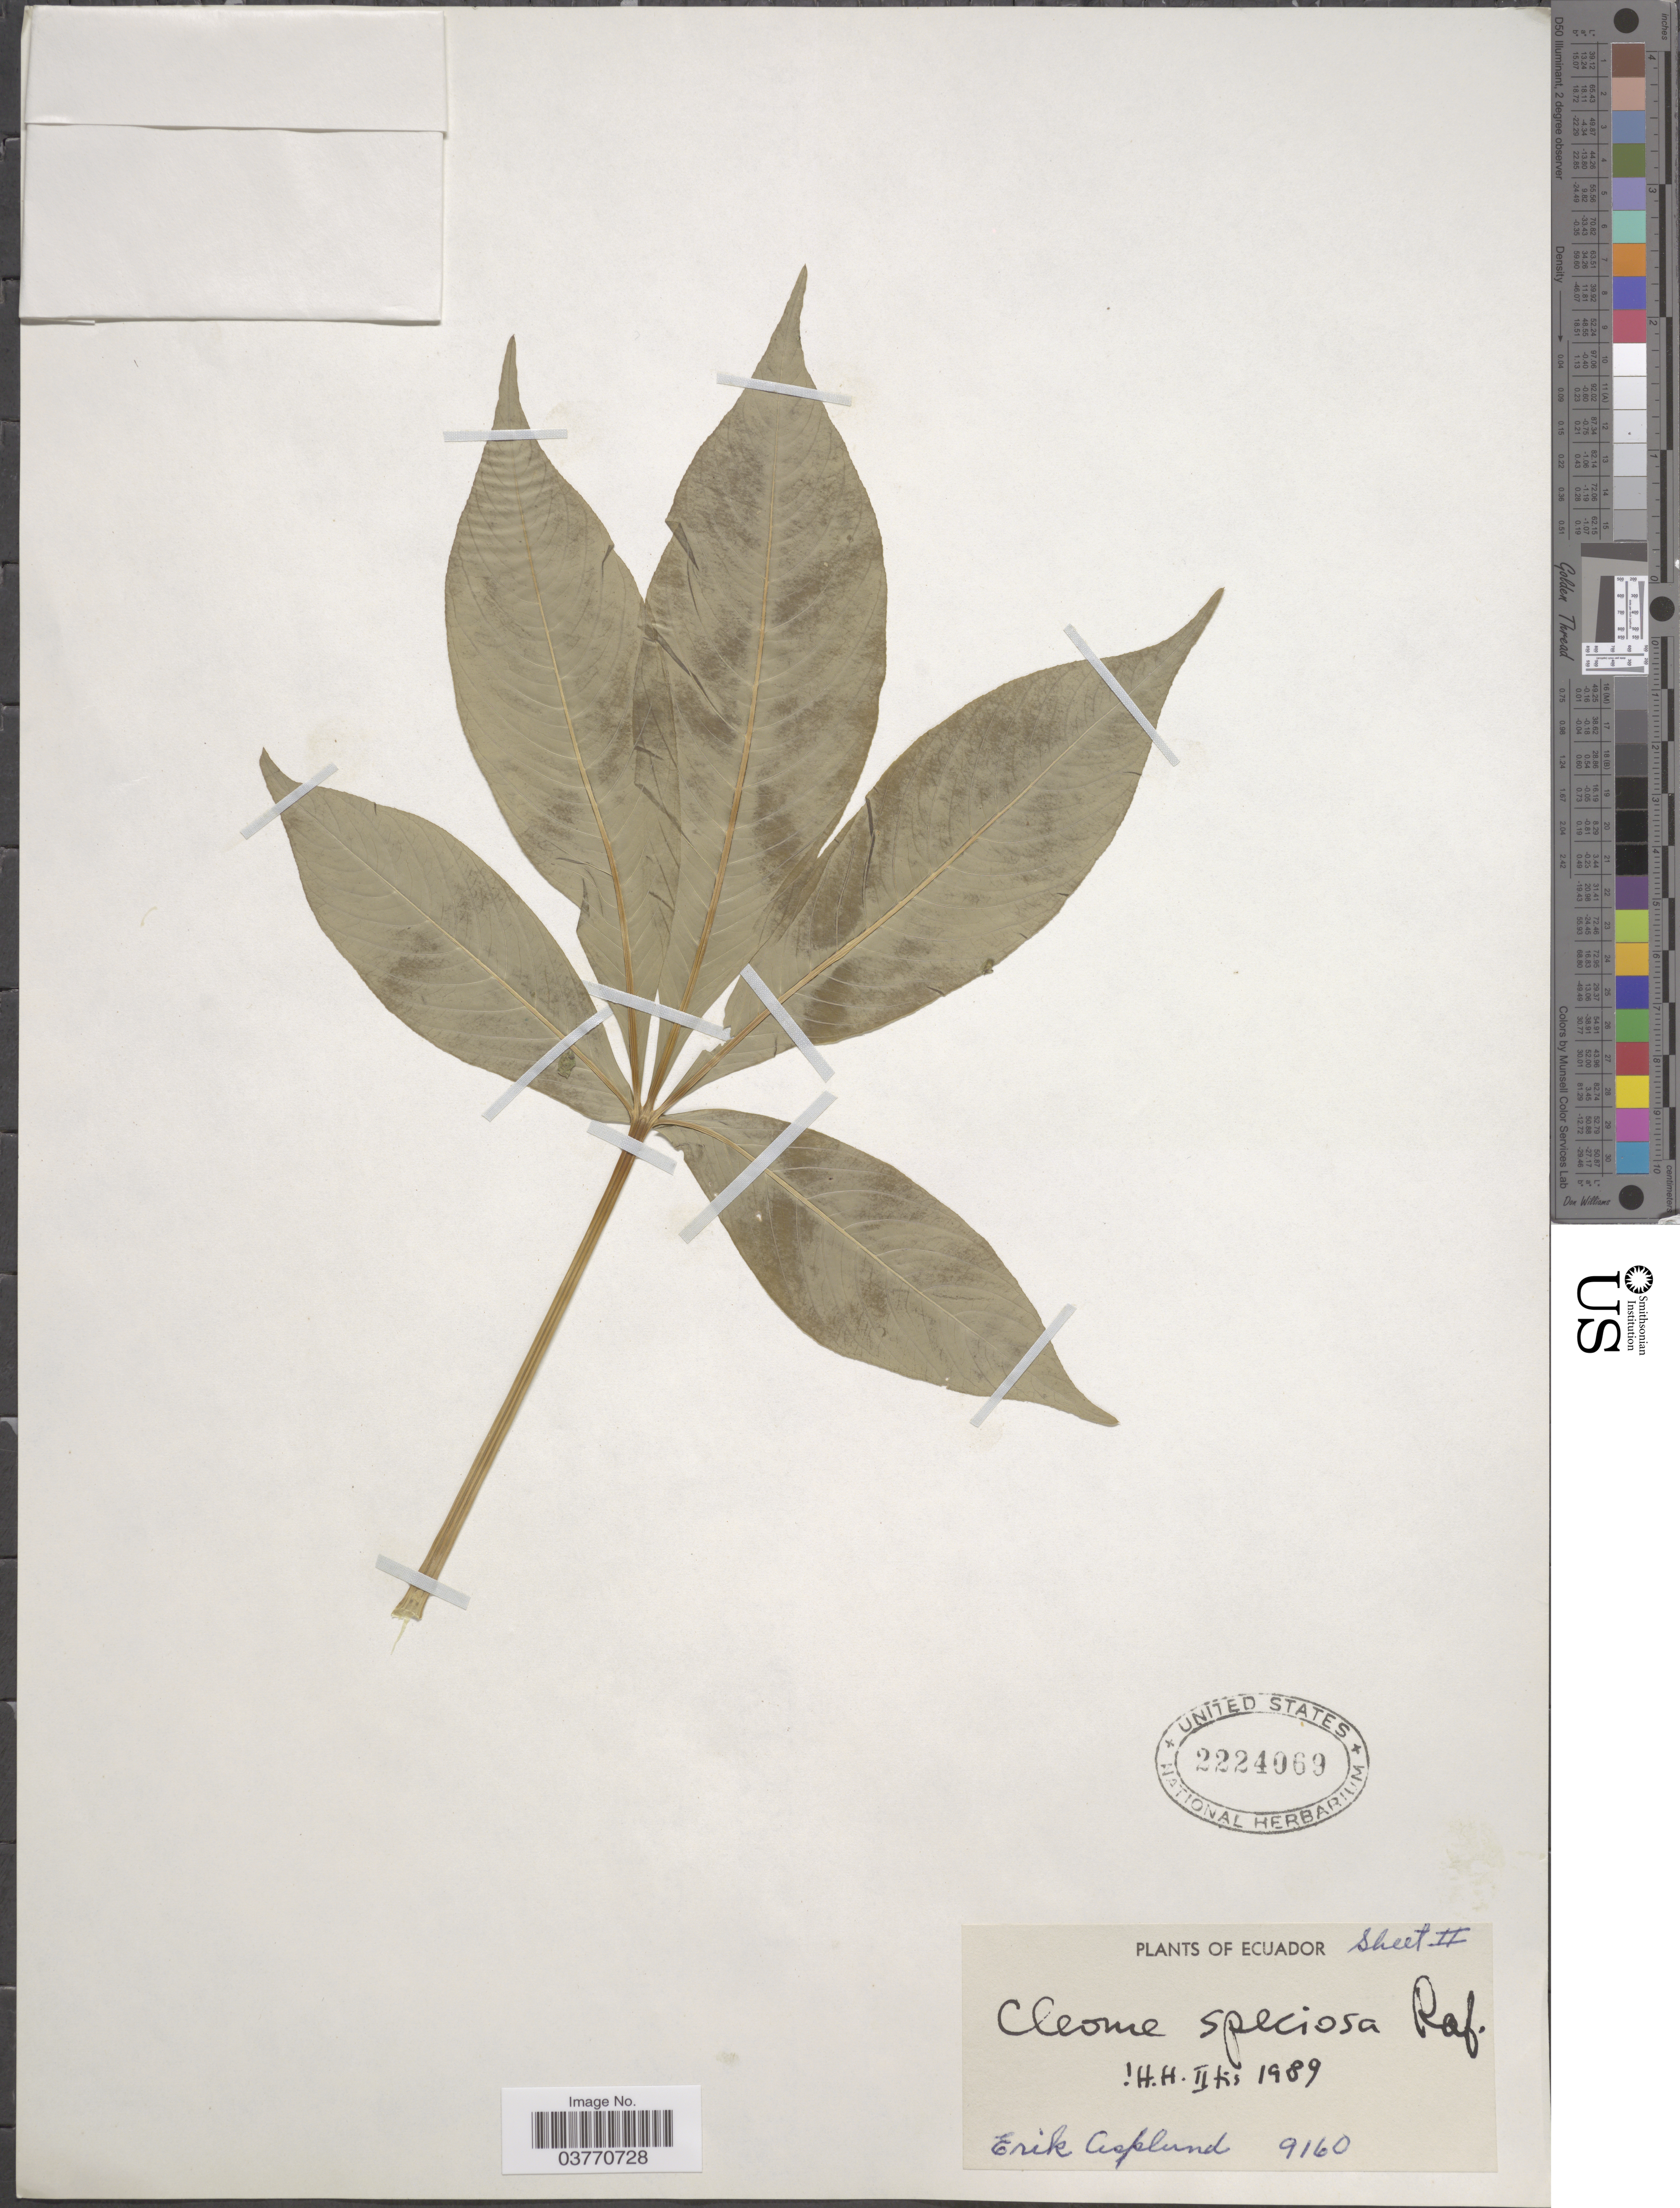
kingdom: Plantae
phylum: Tracheophyta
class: Magnoliopsida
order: Brassicales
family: Cleomaceae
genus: Cleoserrata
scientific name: Cleoserrata speciosa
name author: (Raf.) Iltis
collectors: E. Asplund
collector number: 9160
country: Ecuador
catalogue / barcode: US 2224069